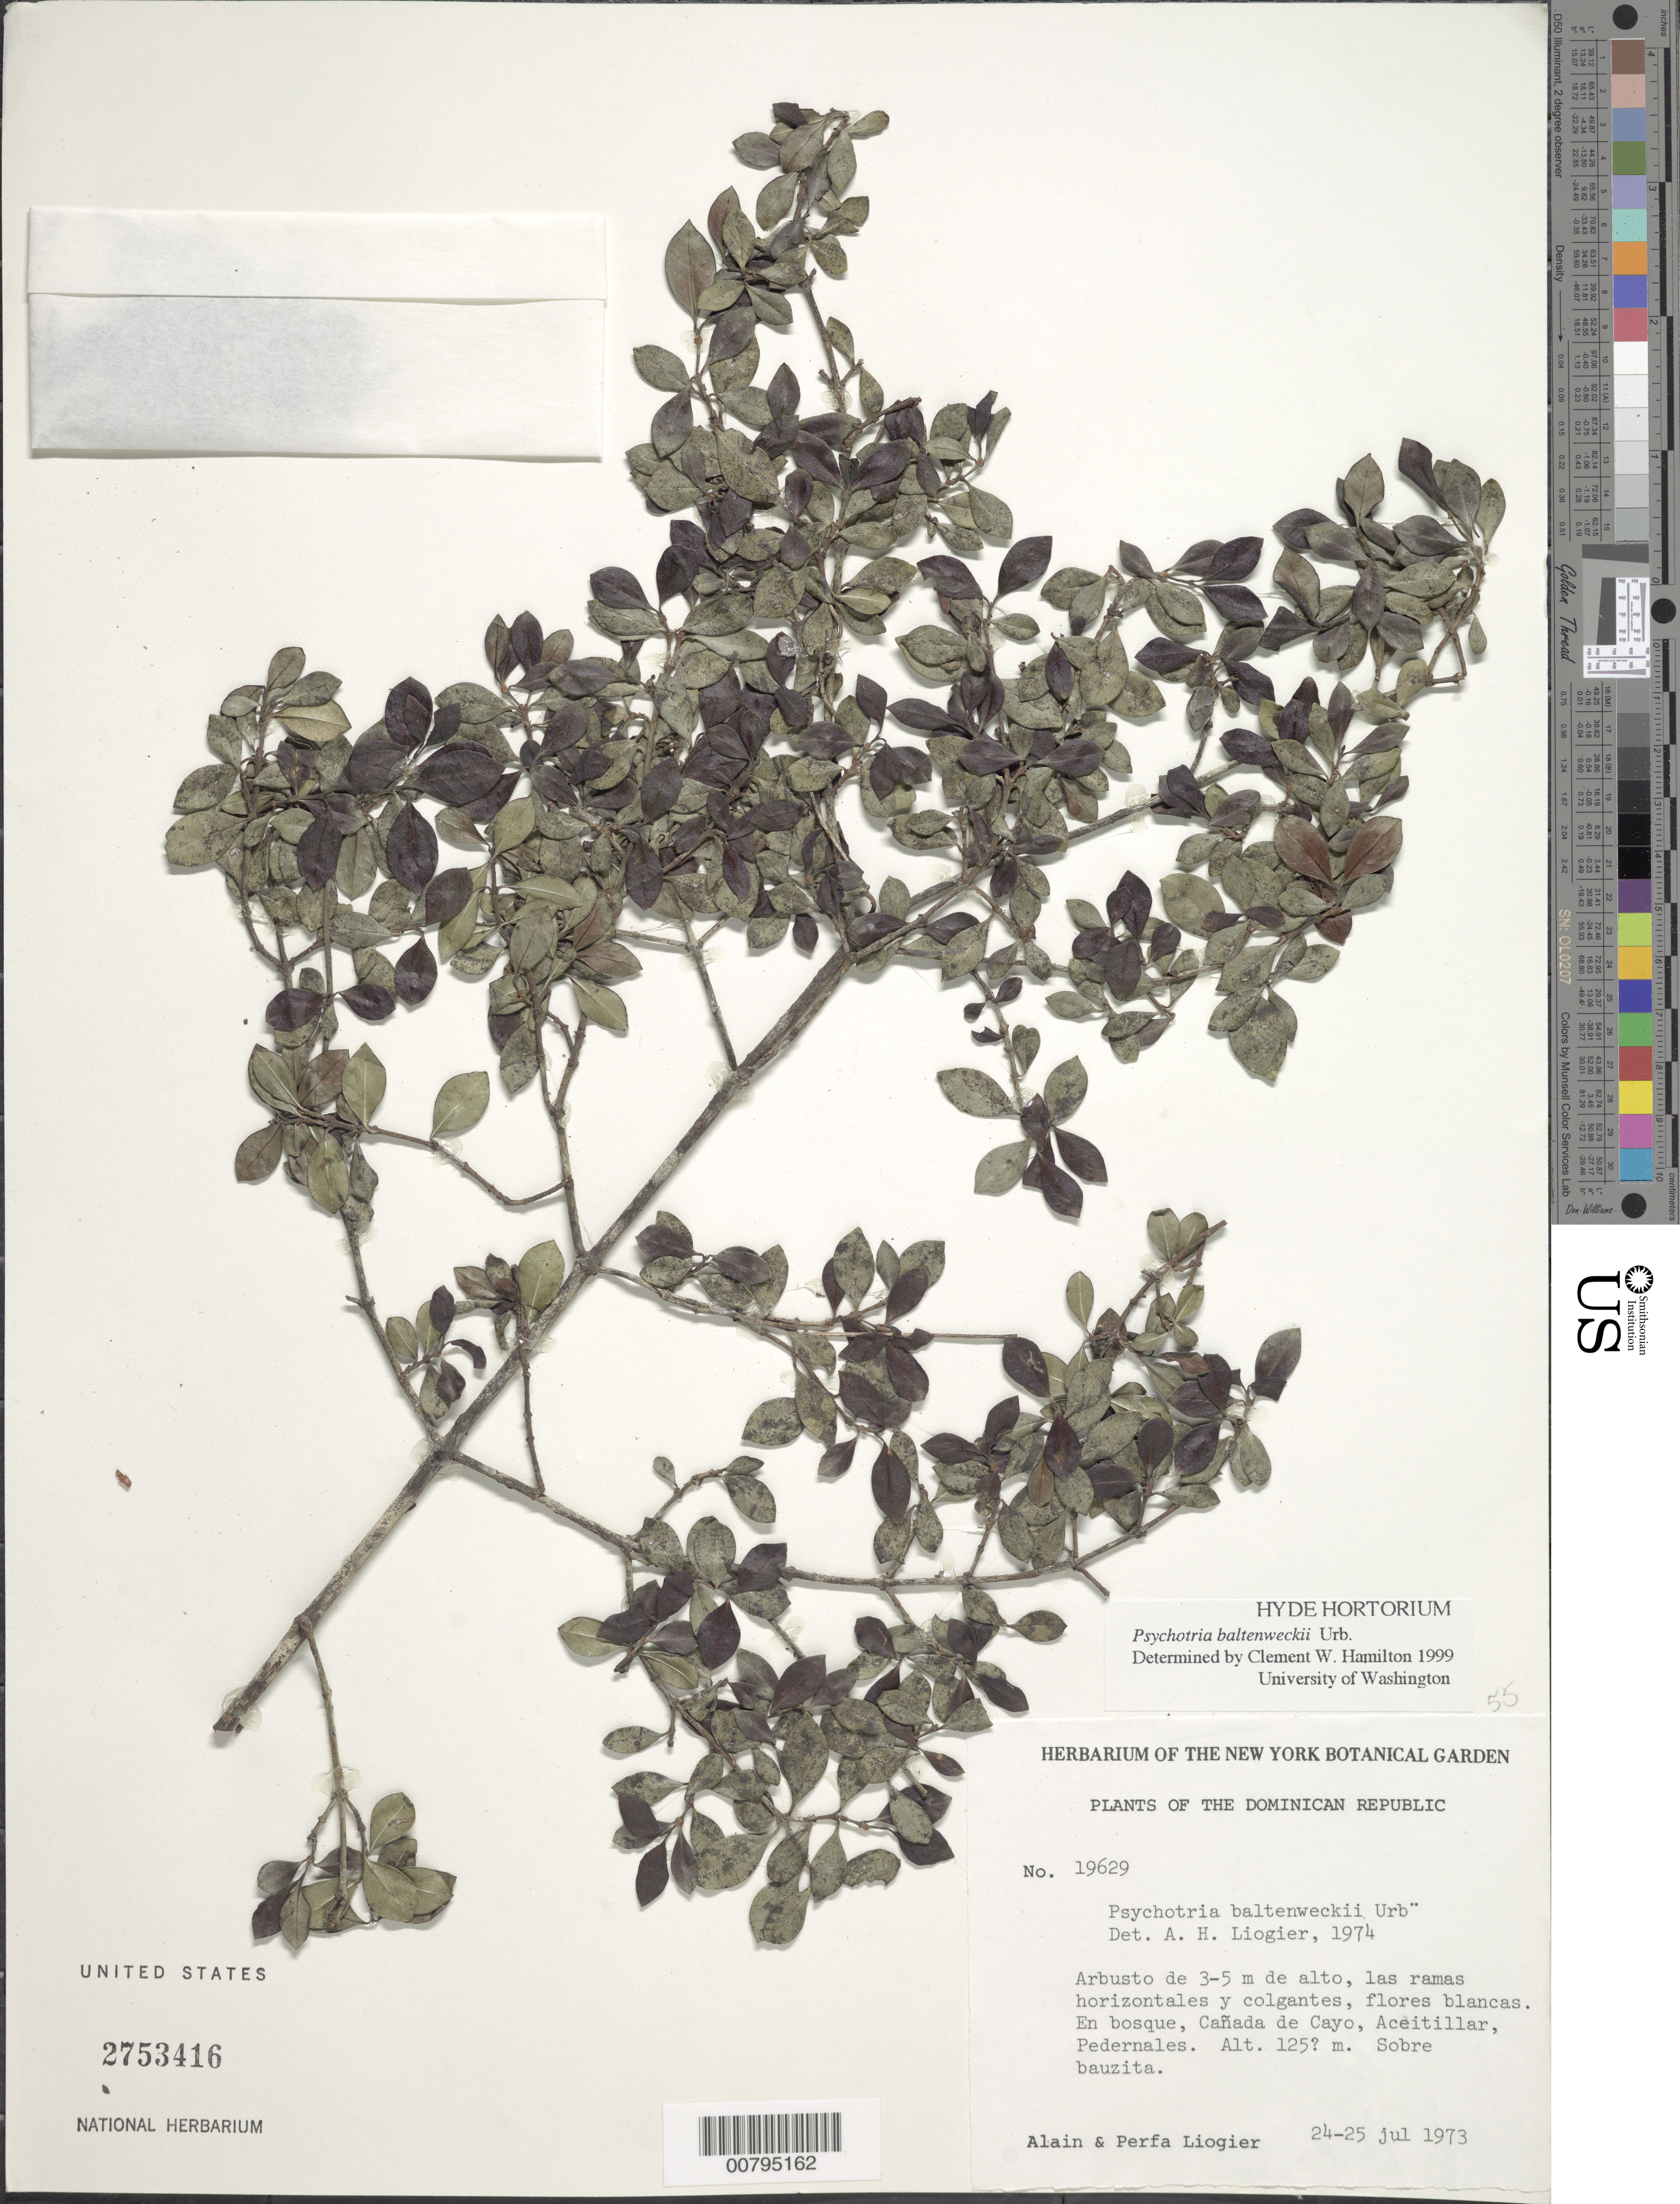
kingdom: Plantae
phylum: Tracheophyta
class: Magnoliopsida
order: Gentianales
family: Rubiaceae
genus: Psychotria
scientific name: Psychotria baltenweckii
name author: Urb.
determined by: Liogier, Alain H.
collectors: A. H. Liogier & A. H. Liogier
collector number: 19629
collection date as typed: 24 Jul 1973 to 25 Jul 1973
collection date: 1973-07-24/1973-07-25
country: Dominican Republic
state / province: Pedernales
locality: Canada de Cayo, Aceitillar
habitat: En bosque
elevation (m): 125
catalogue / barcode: US 2753416